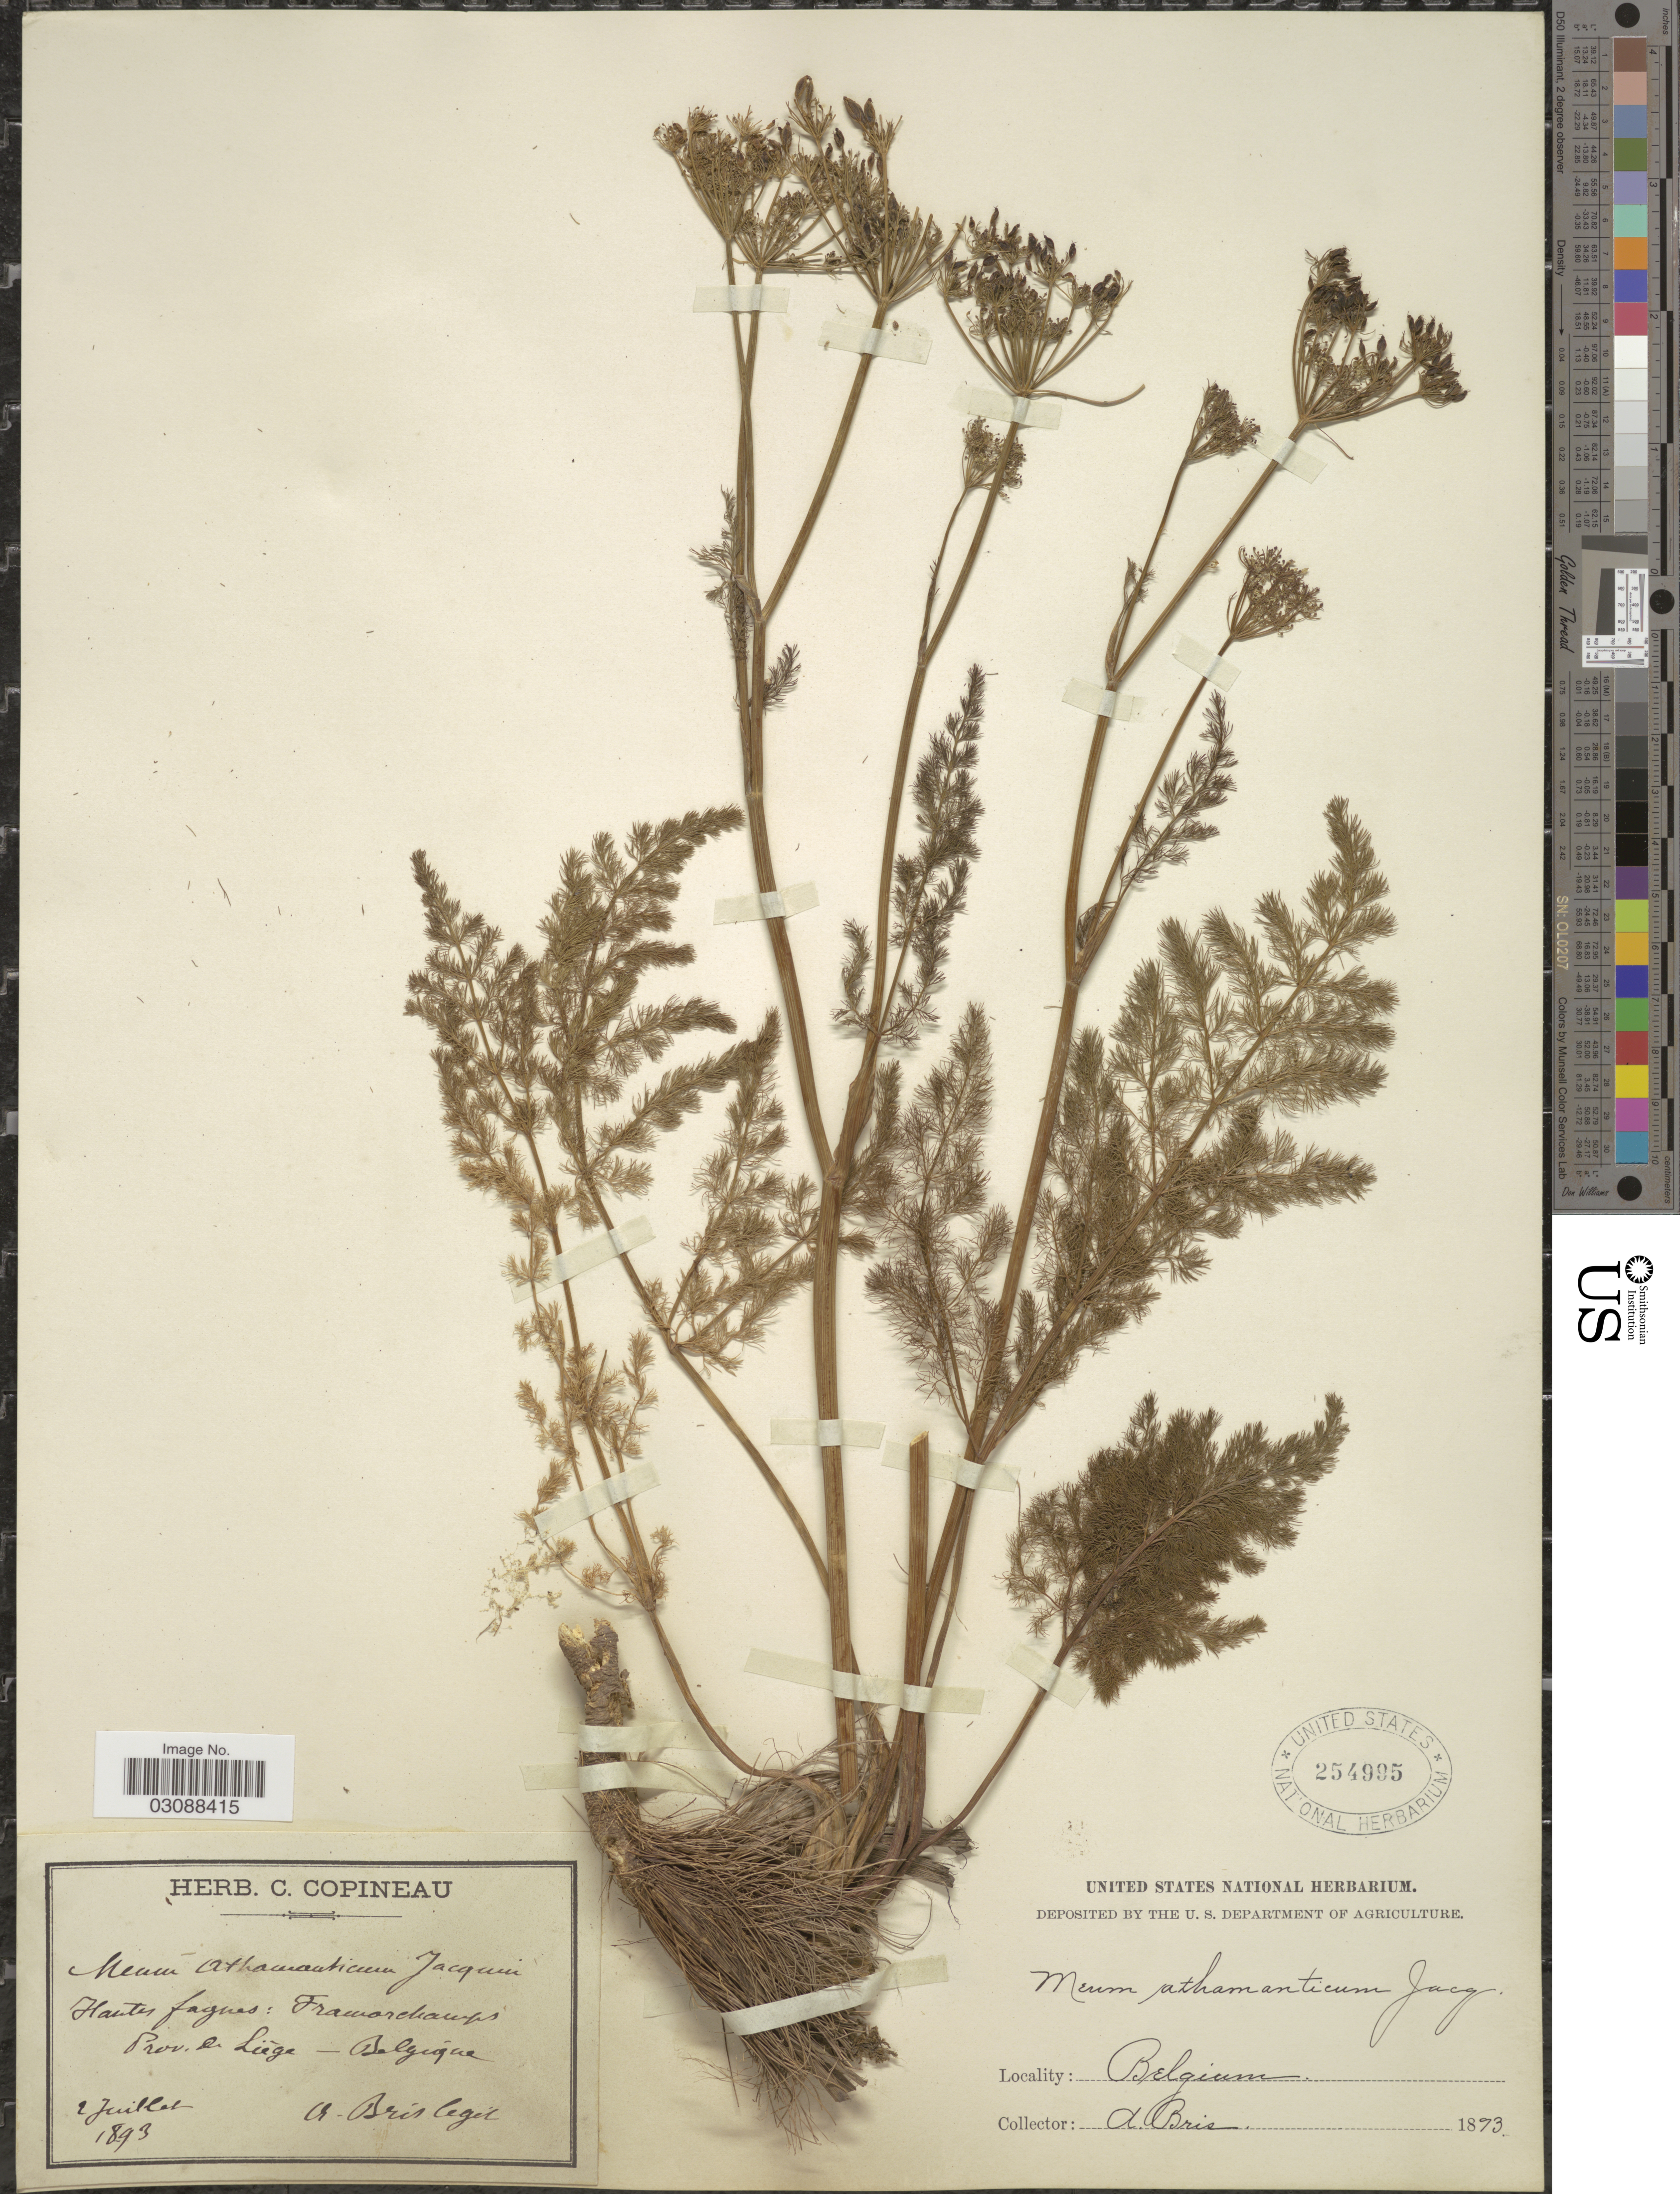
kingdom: Plantae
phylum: Tracheophyta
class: Magnoliopsida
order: Apiales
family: Apiaceae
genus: Meum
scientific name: Meum athamanticum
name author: Jacq.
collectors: Bris, A.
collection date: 1893-07-02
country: Belgium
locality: Hautes fagnes: Francorchamps. Prov. de Liège.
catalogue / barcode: US 254995